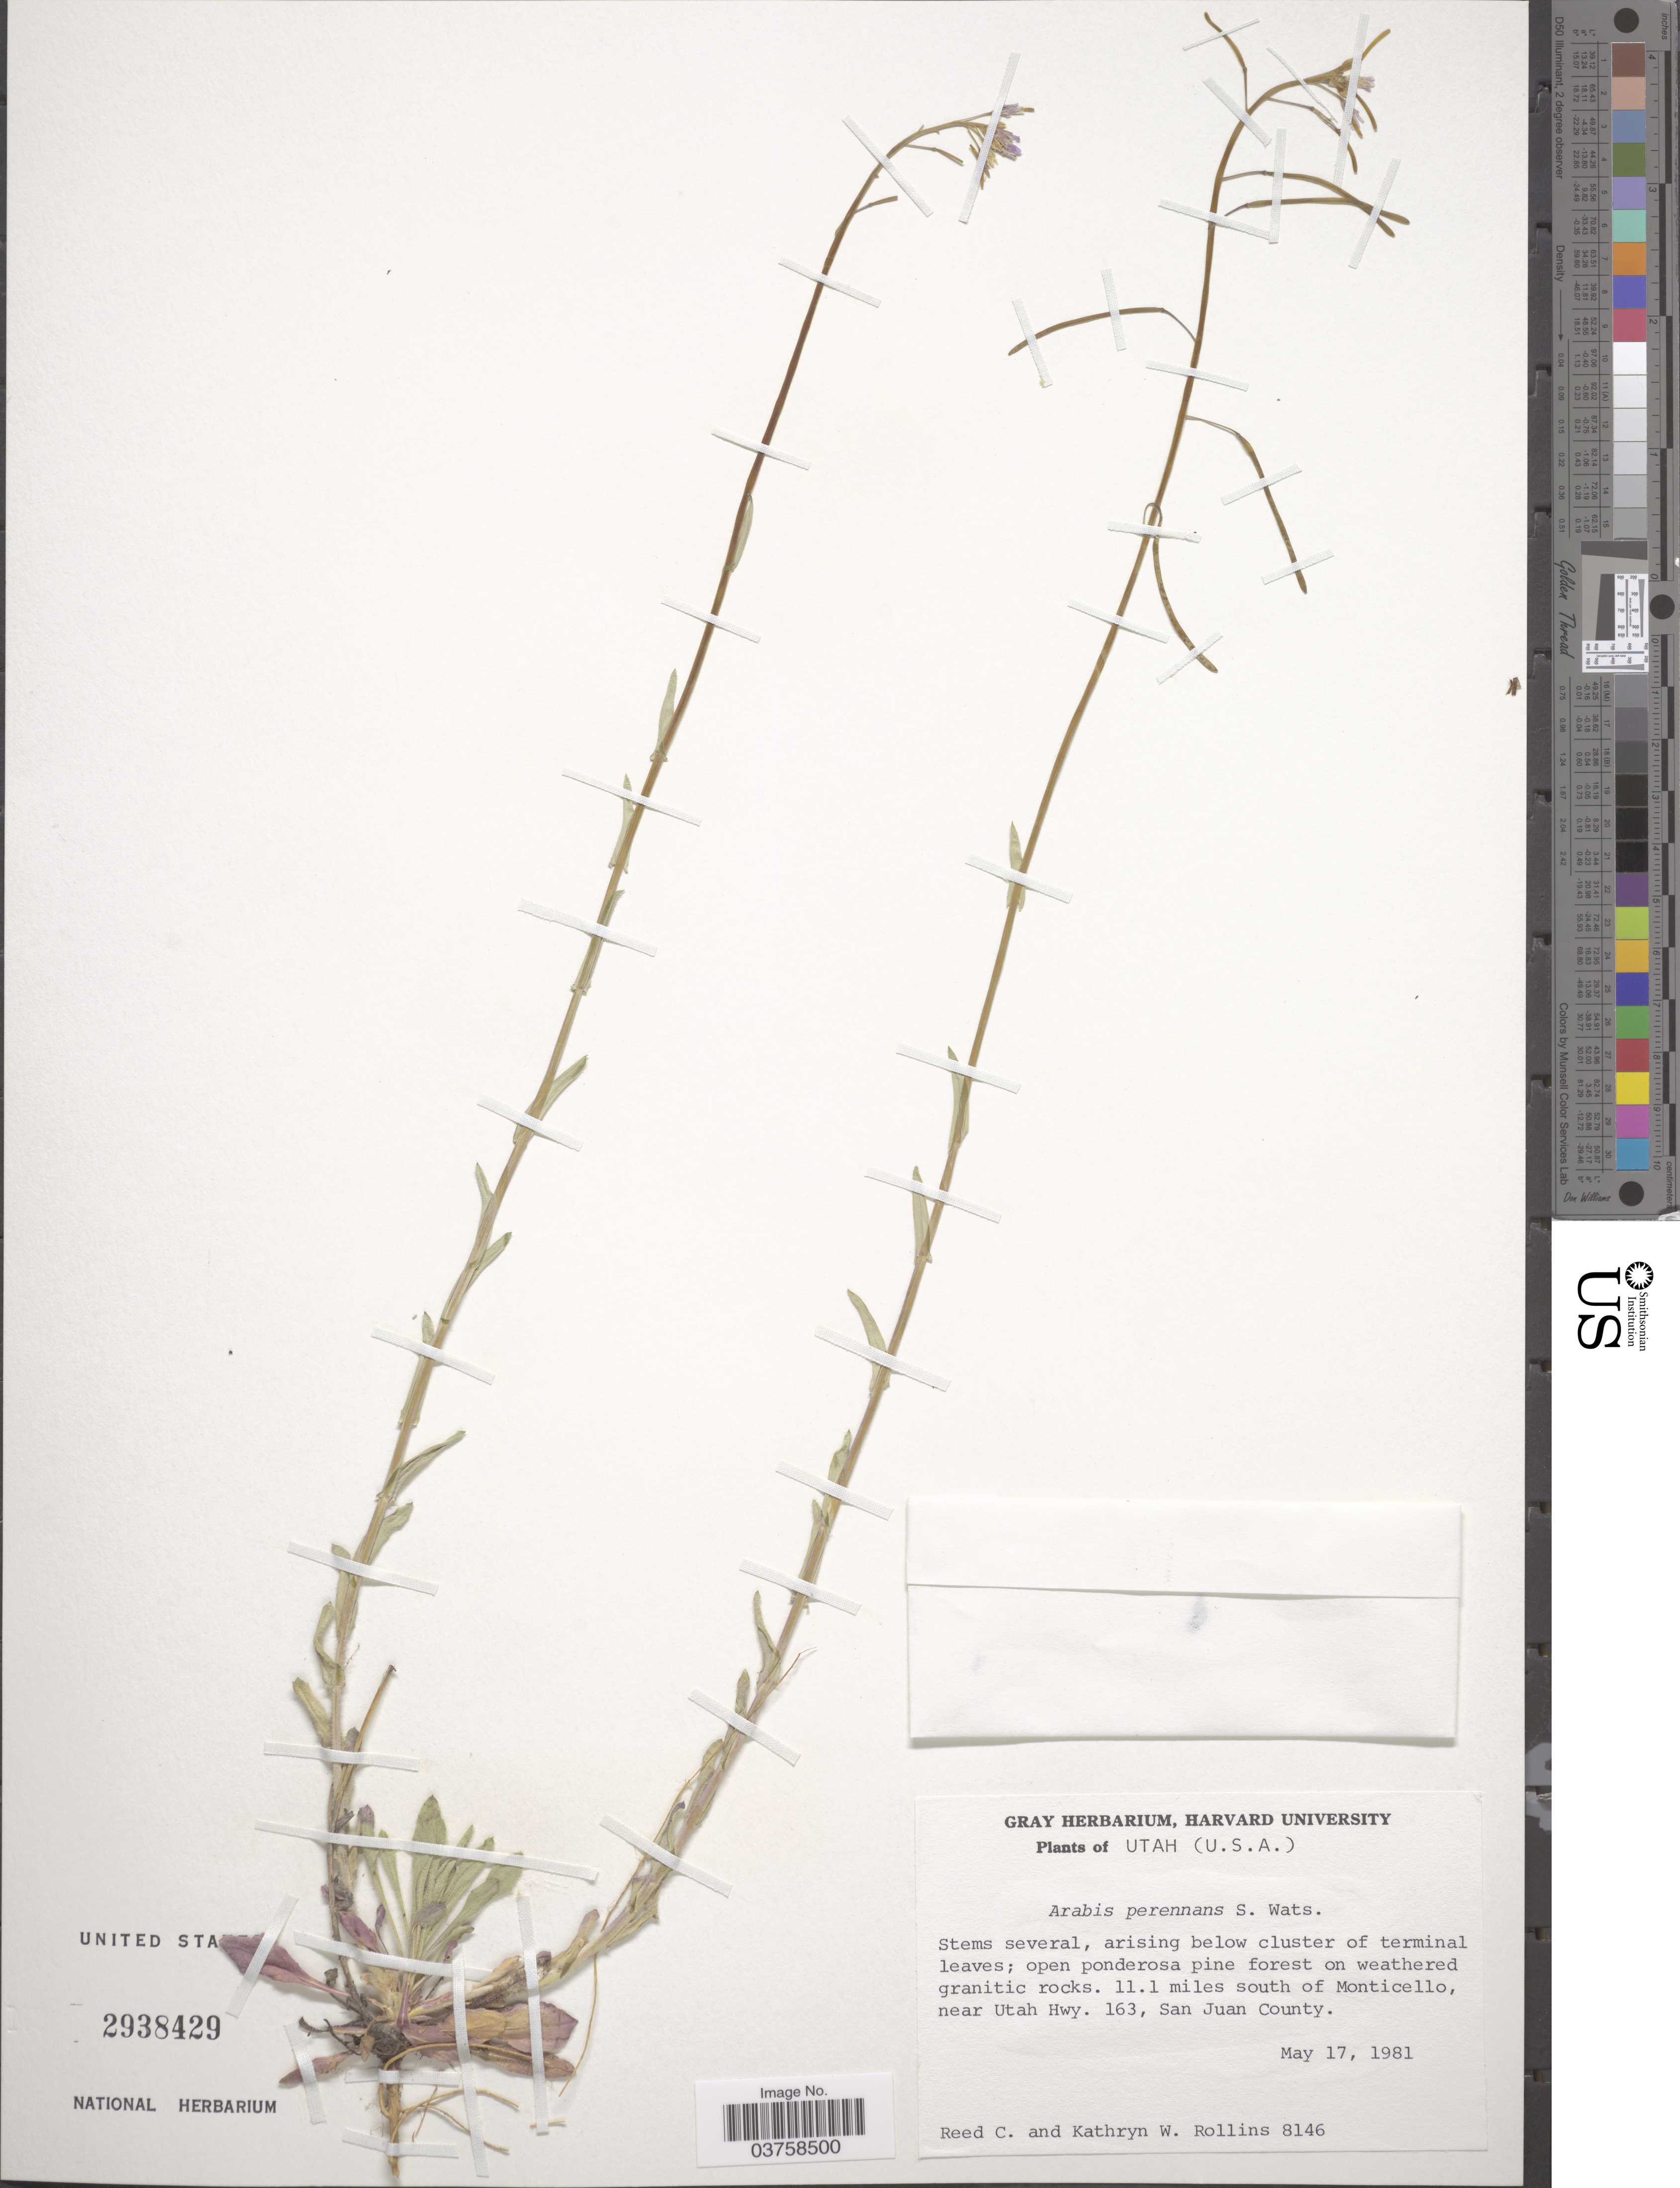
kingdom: Plantae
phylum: Tracheophyta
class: Magnoliopsida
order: Brassicales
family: Brassicaceae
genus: Arabis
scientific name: Arabis perennans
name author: S. Watson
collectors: R. C. Rollins & K. W. Rollins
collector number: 8146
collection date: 1981-05-17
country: United States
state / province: Utah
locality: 11.1 miles south of Monticello, near Utah Hwy. 163, San Juan County.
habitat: open ponderosa pine forest on weathered granitic rocks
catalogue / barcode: US 2938429